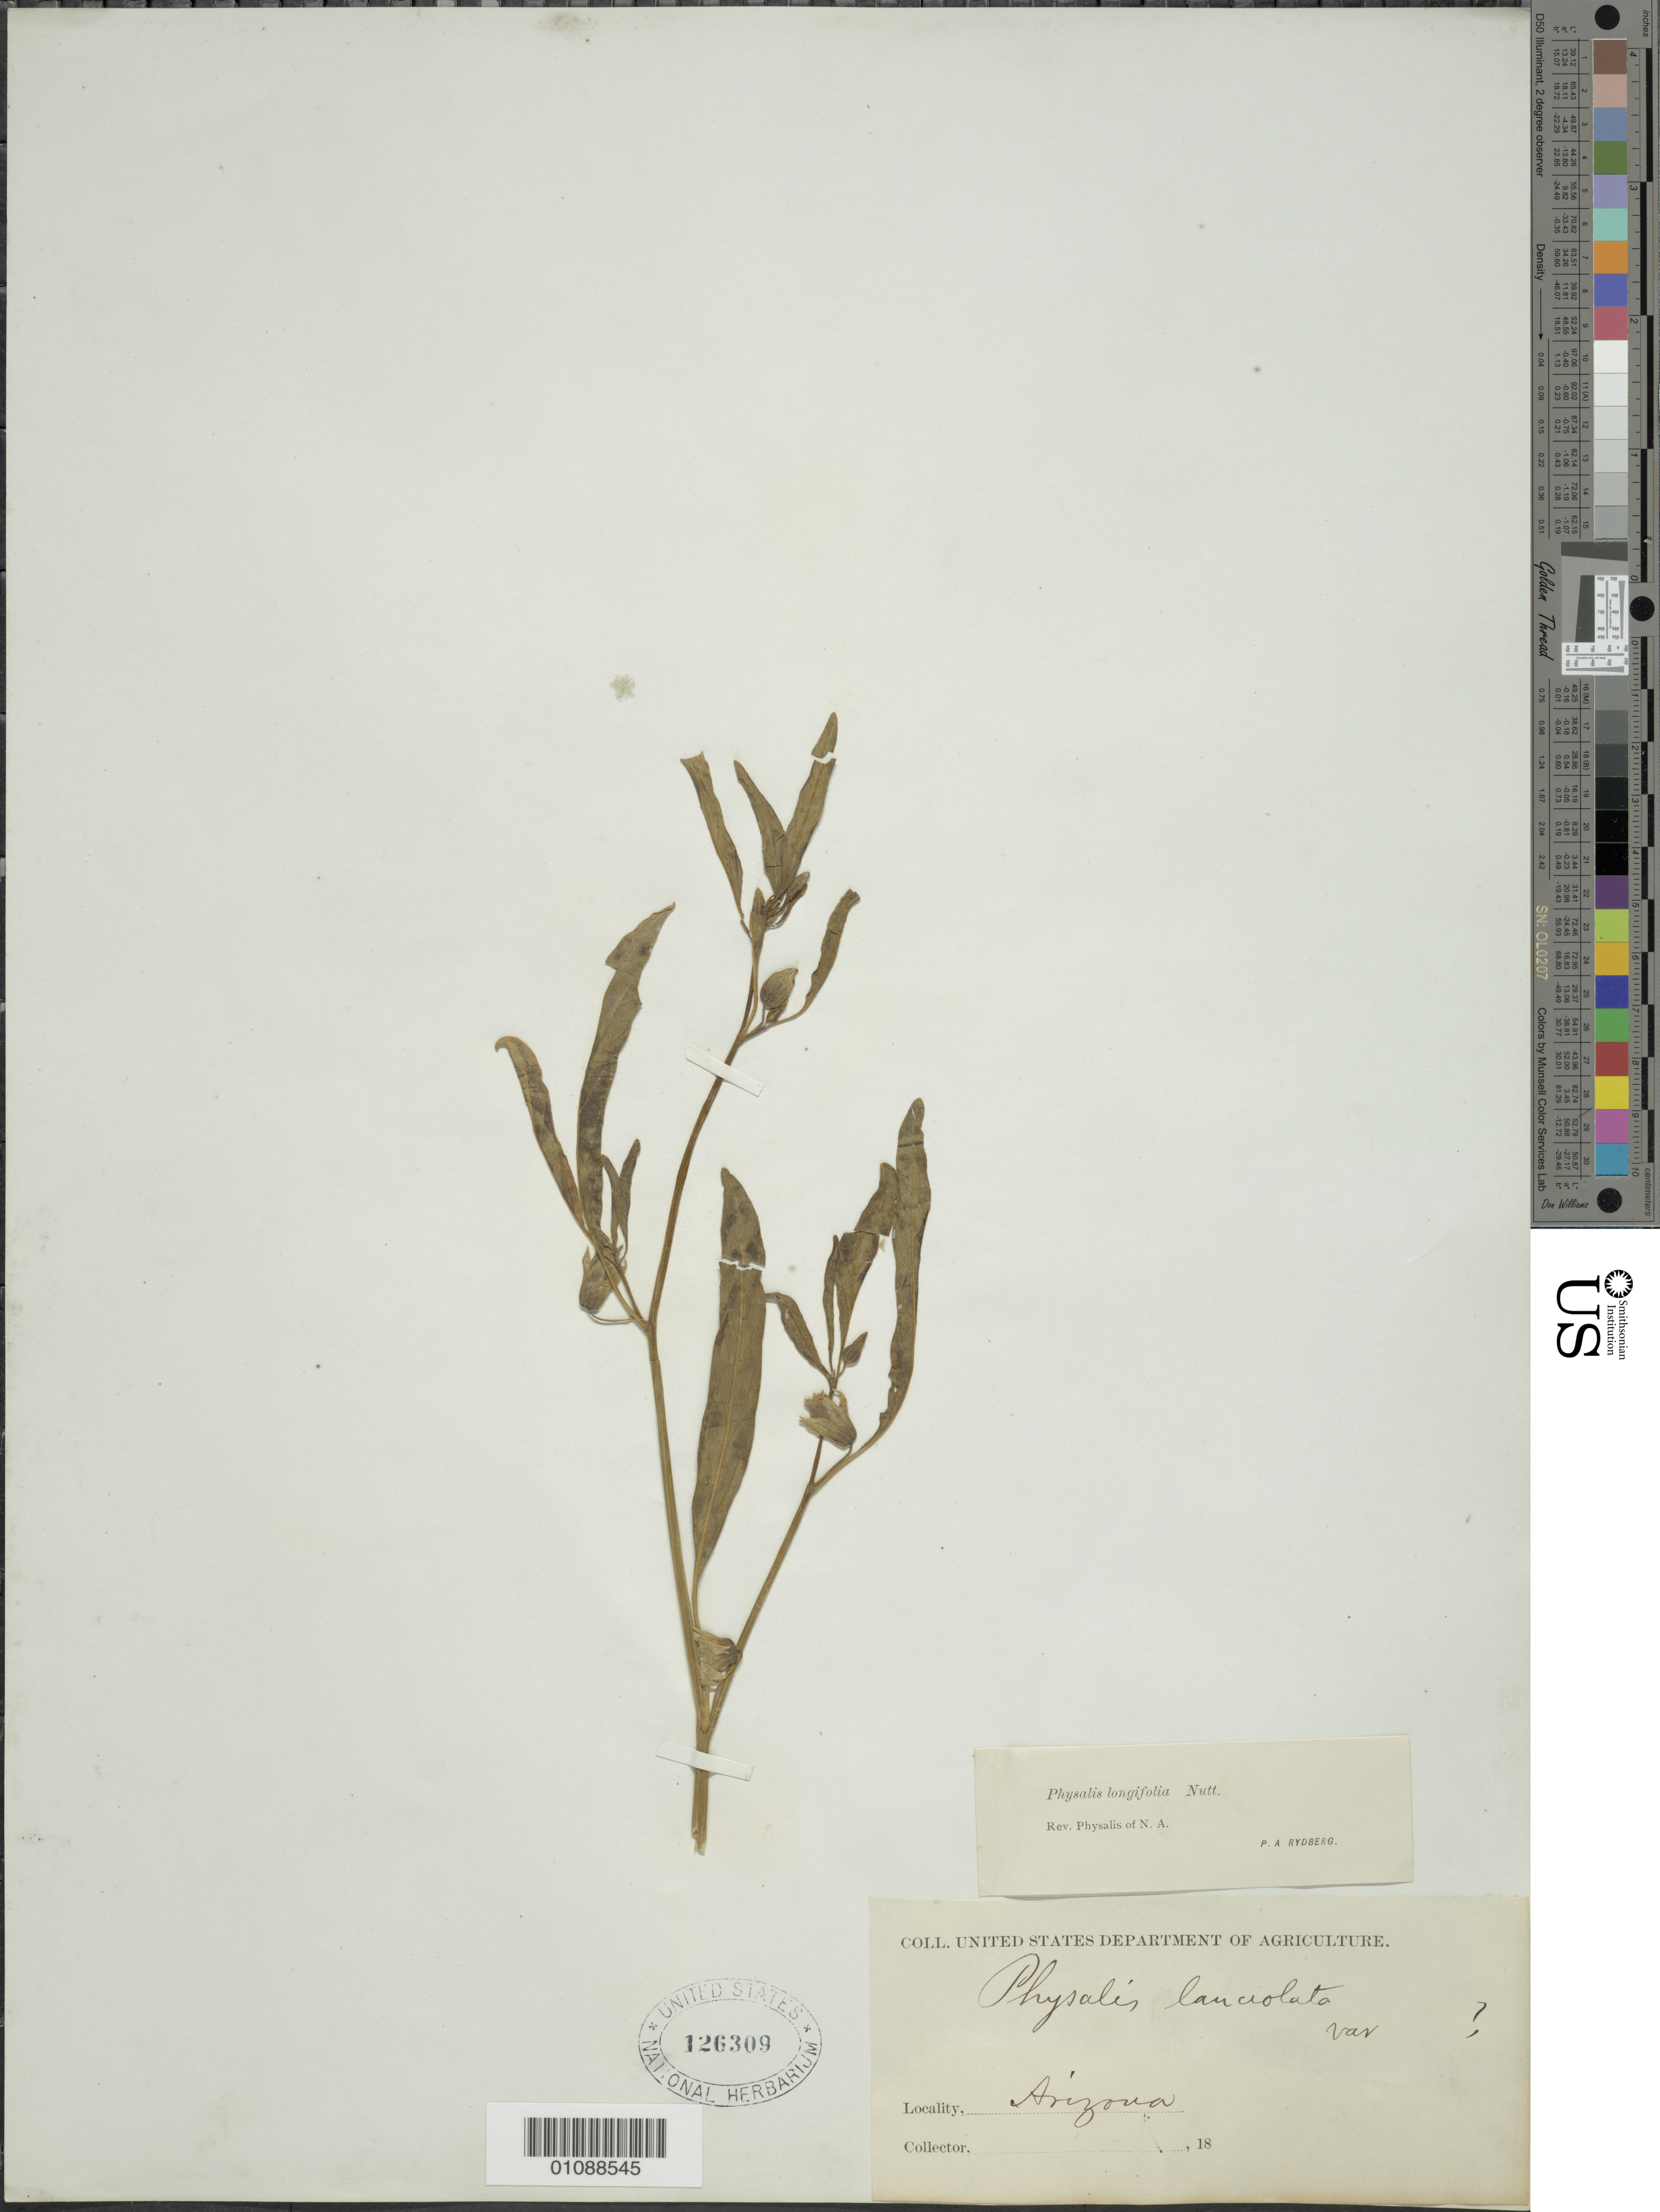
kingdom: Plantae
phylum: Tracheophyta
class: Magnoliopsida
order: Solanales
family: Solanaceae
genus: Physalis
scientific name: Physalis longifolia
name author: Nutt.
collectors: United States Department of Agriculture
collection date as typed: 18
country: United States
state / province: Arizona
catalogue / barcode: US 126309